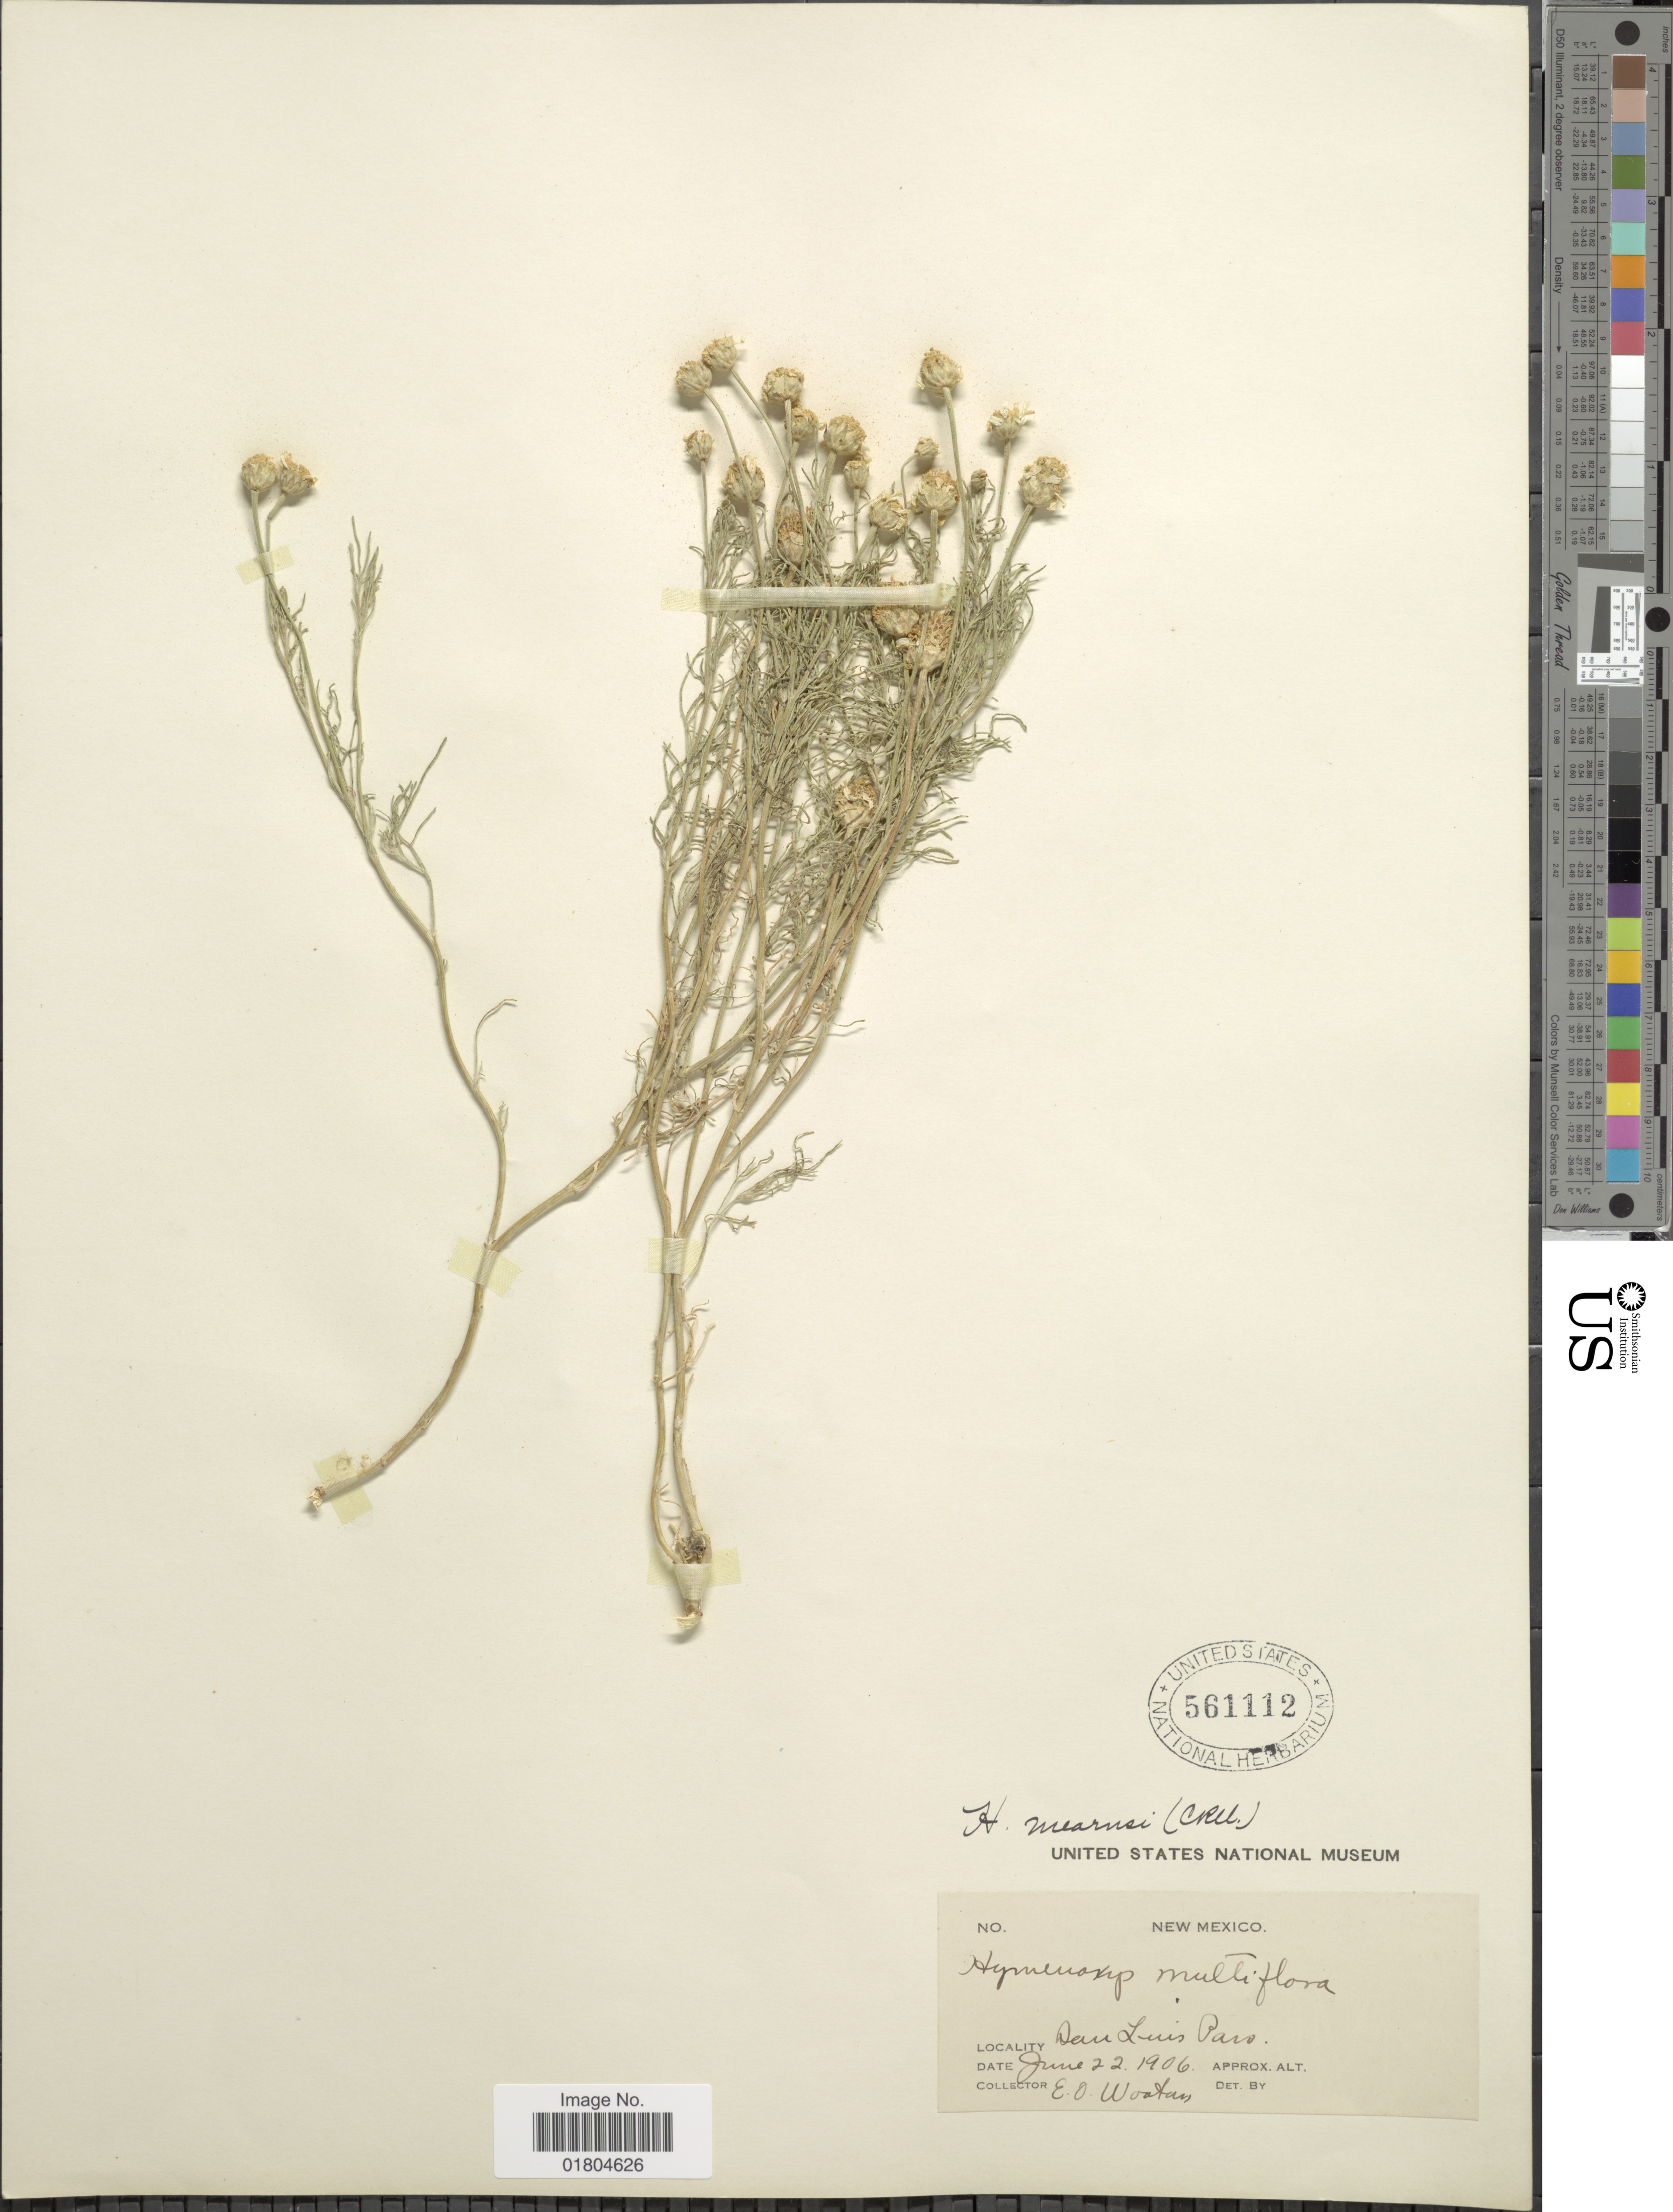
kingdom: Plantae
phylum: Tracheophyta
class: Magnoliopsida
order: Asterales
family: Asteraceae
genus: Hymenoxys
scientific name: Hymenoxys odorata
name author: DC.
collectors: E. O. Wooton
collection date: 1906-06-22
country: United States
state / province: New Mexico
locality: San Luis Pass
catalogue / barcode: US 561112